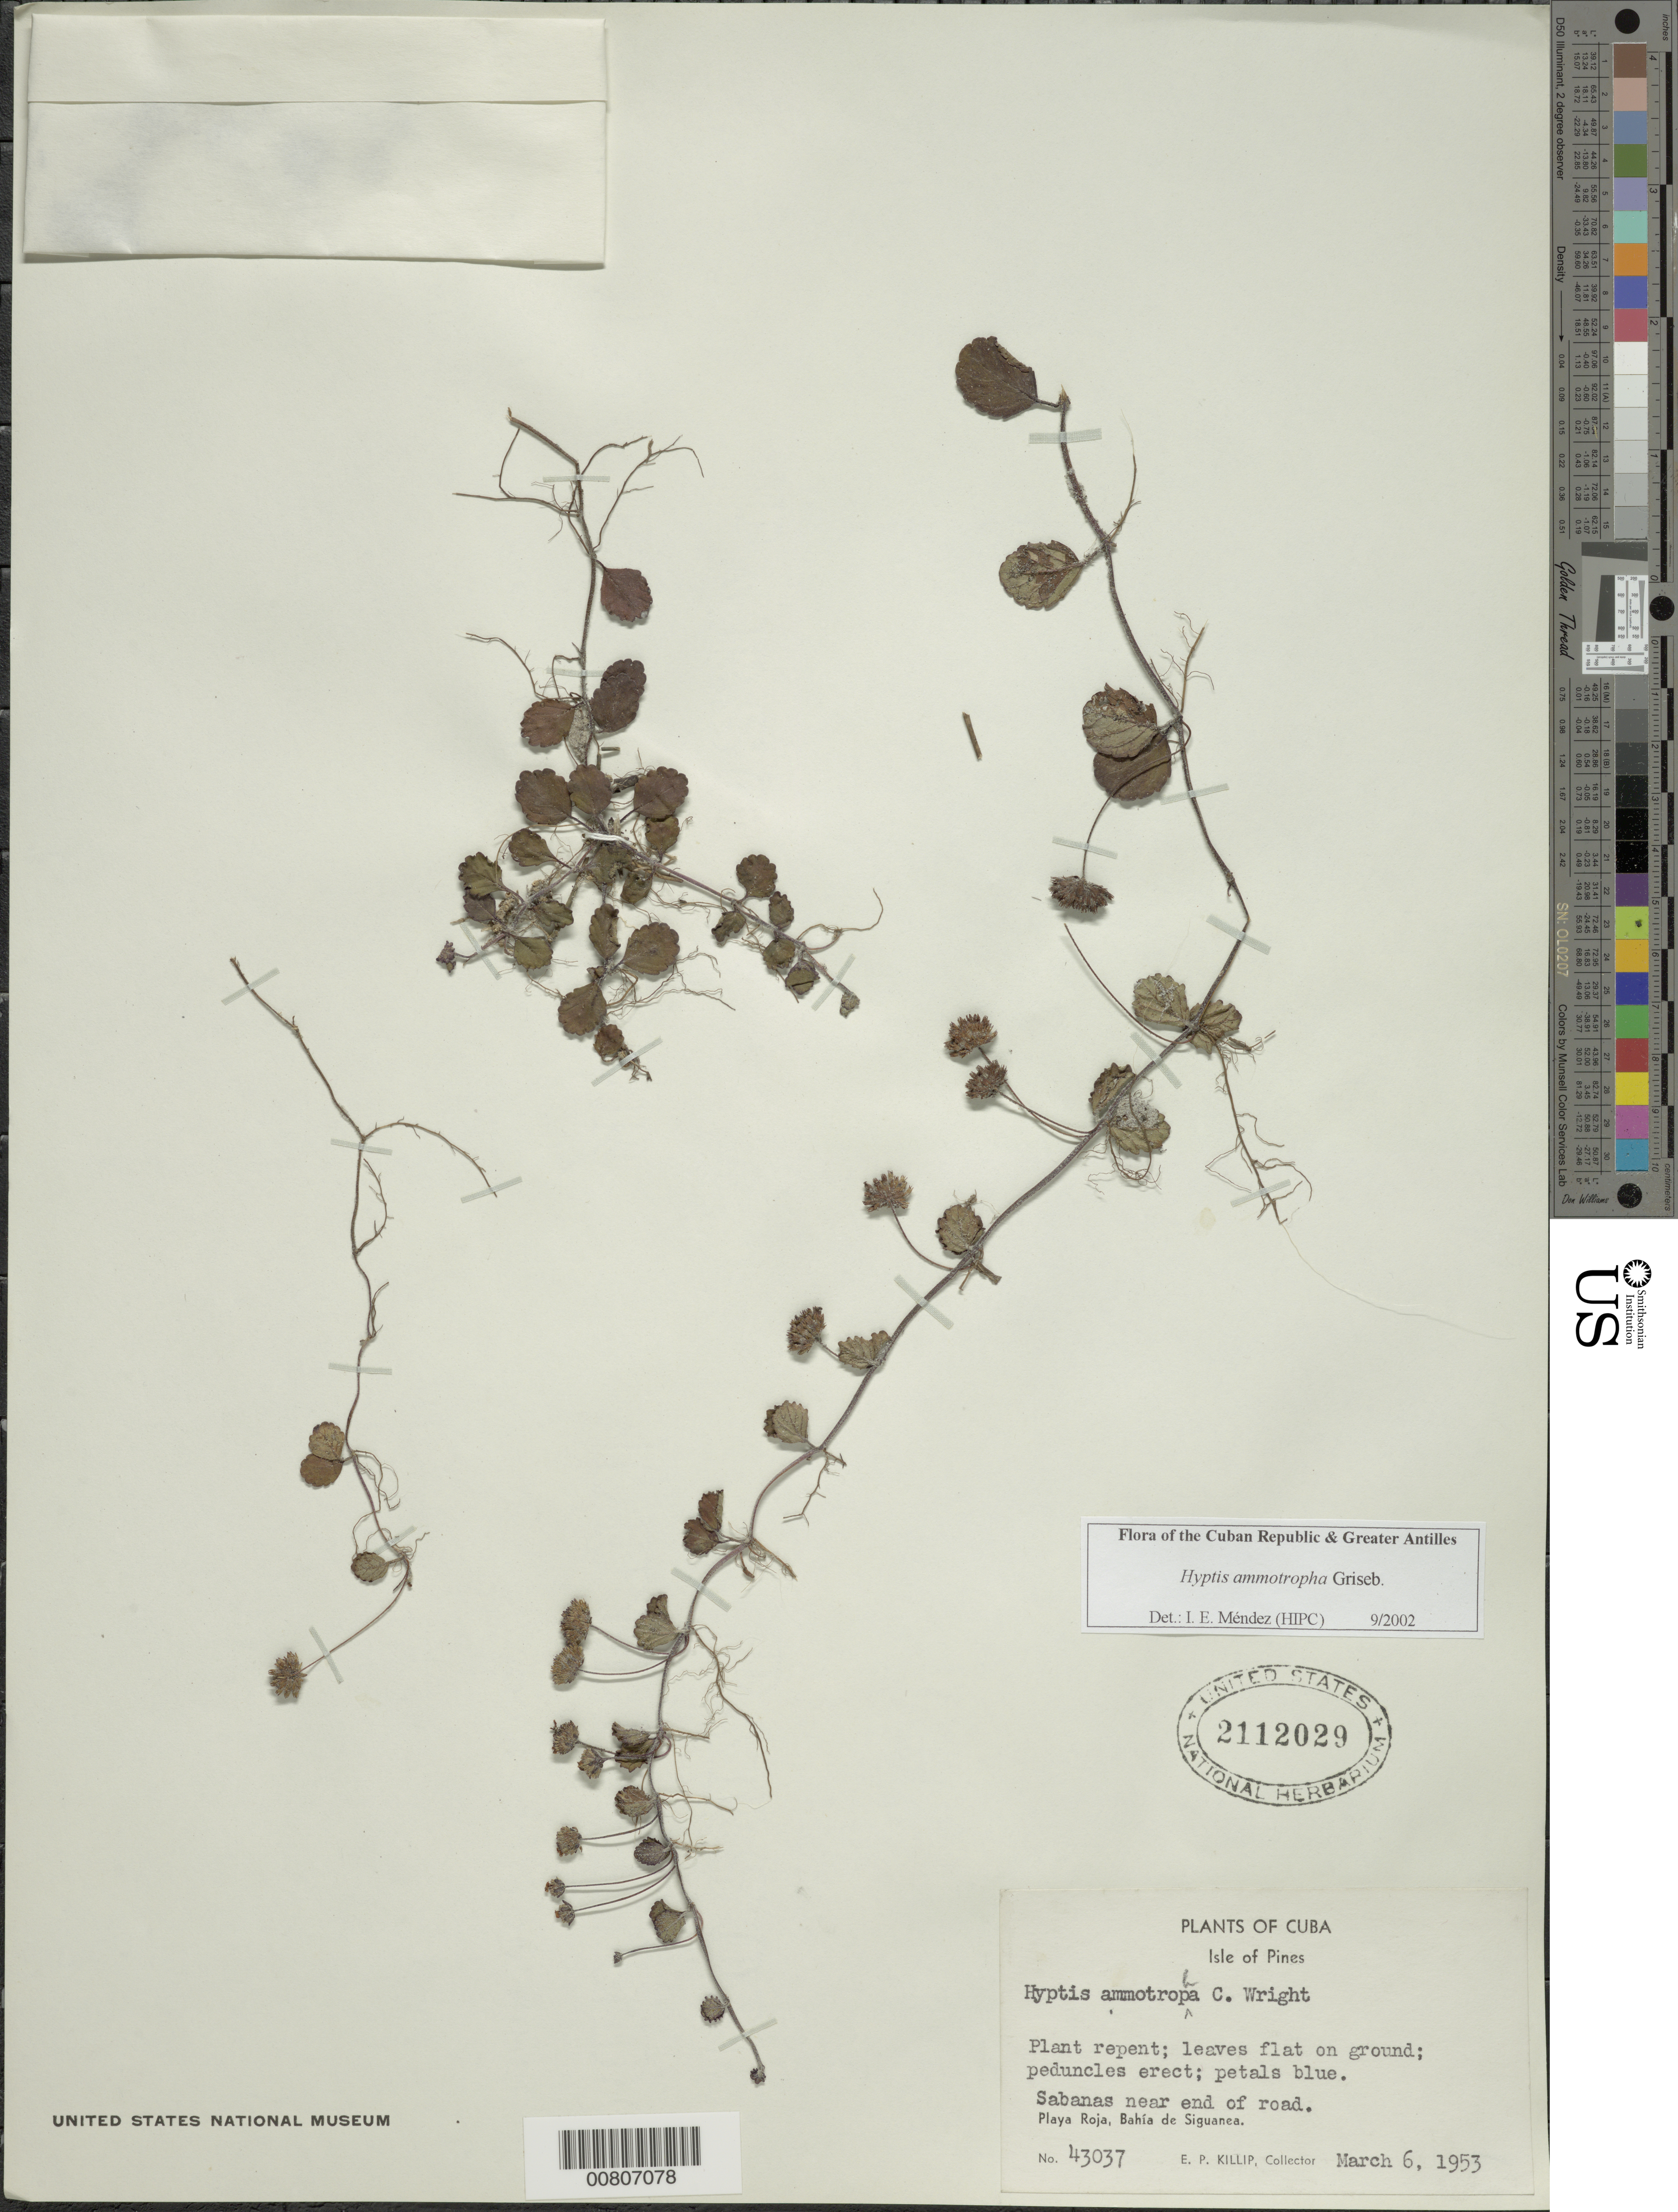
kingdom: Plantae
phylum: Tracheophyta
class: Magnoliopsida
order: Lamiales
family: Lamiaceae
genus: Hyptis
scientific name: Hyptis ammotropha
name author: Griseb.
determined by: Méndez, Isidro E., (HIPC)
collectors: E. P. Killip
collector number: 43037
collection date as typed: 06 Mar 1953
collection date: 1953-03-06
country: Cuba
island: Isla de la Juventud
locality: Isle of Pines, Playa Roja, Bahía de Siguanea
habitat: Savanas near end of road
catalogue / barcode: US 2112029